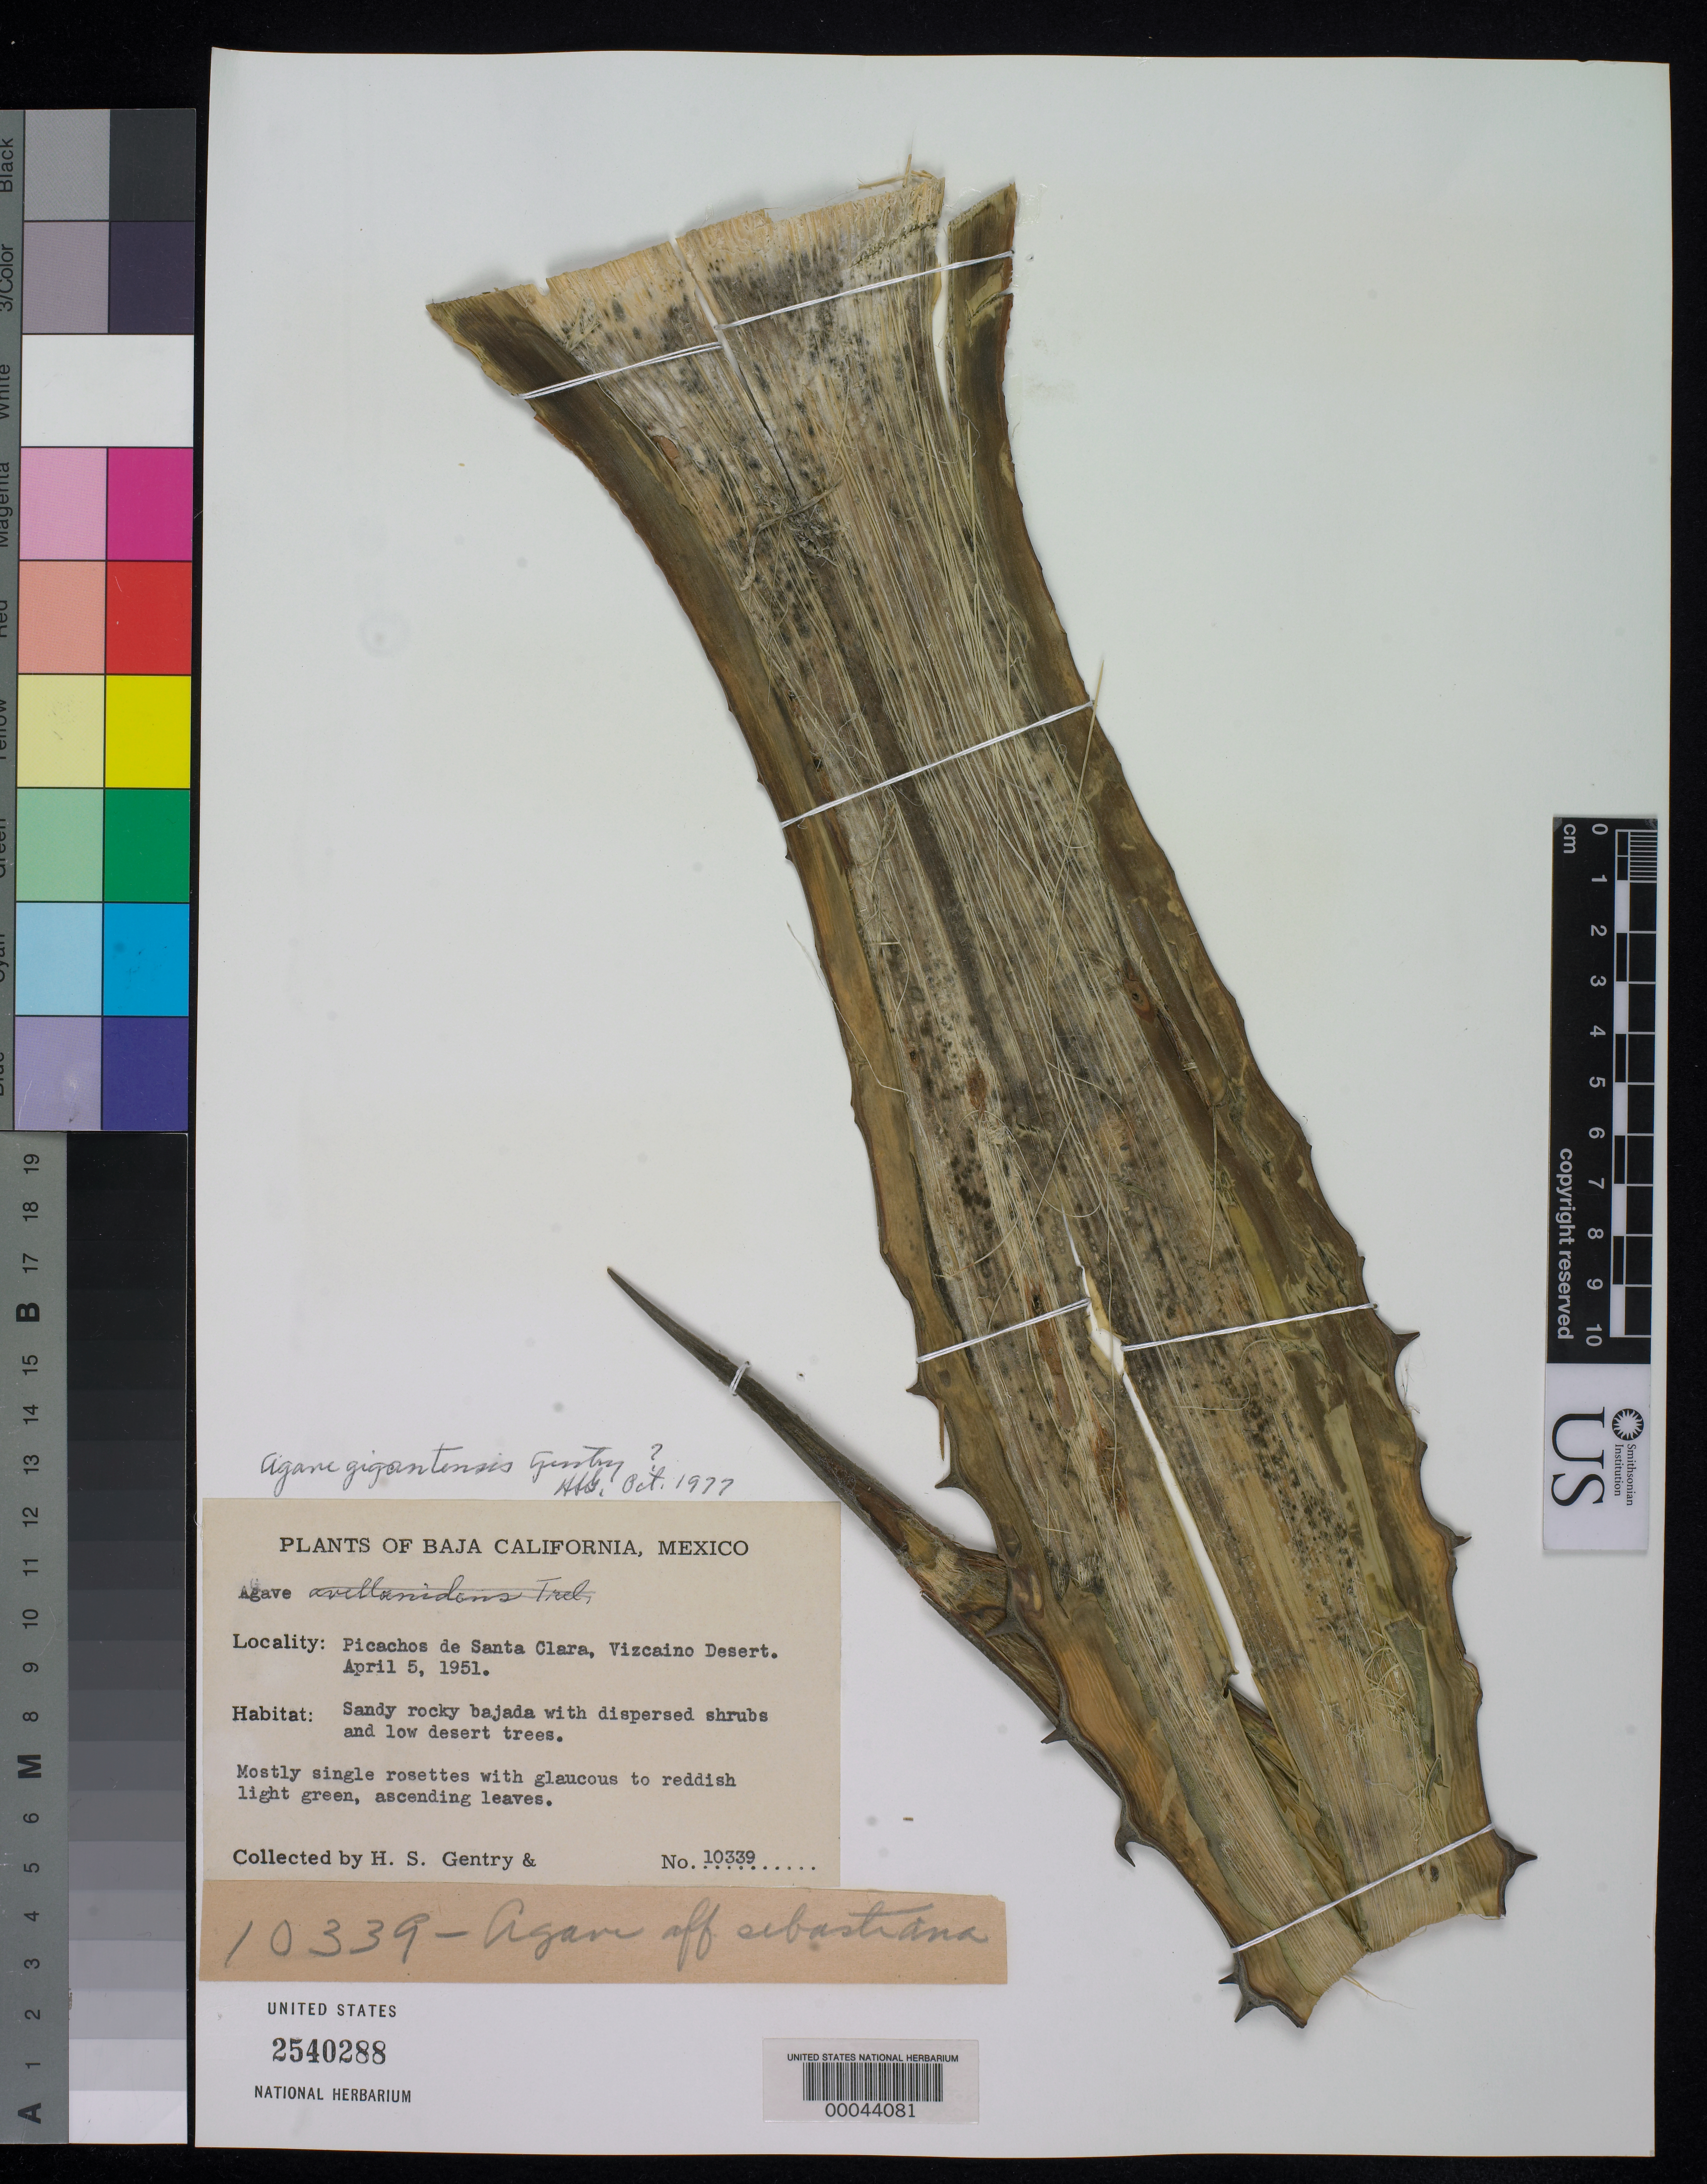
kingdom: Plantae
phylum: Tracheophyta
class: Liliopsida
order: Asparagales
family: Asparagaceae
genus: Agave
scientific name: Agave gigantensis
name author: Gentry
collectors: H. S. Gentry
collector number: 10339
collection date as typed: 05 Apr 1951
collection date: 1951-04-05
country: Mexico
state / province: Baja California Sur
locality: Picachos de Santa Clara, Vizcaino Desert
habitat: Sandy rocky bajada w/dispersed shrubs & low desert trees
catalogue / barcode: US 2540288